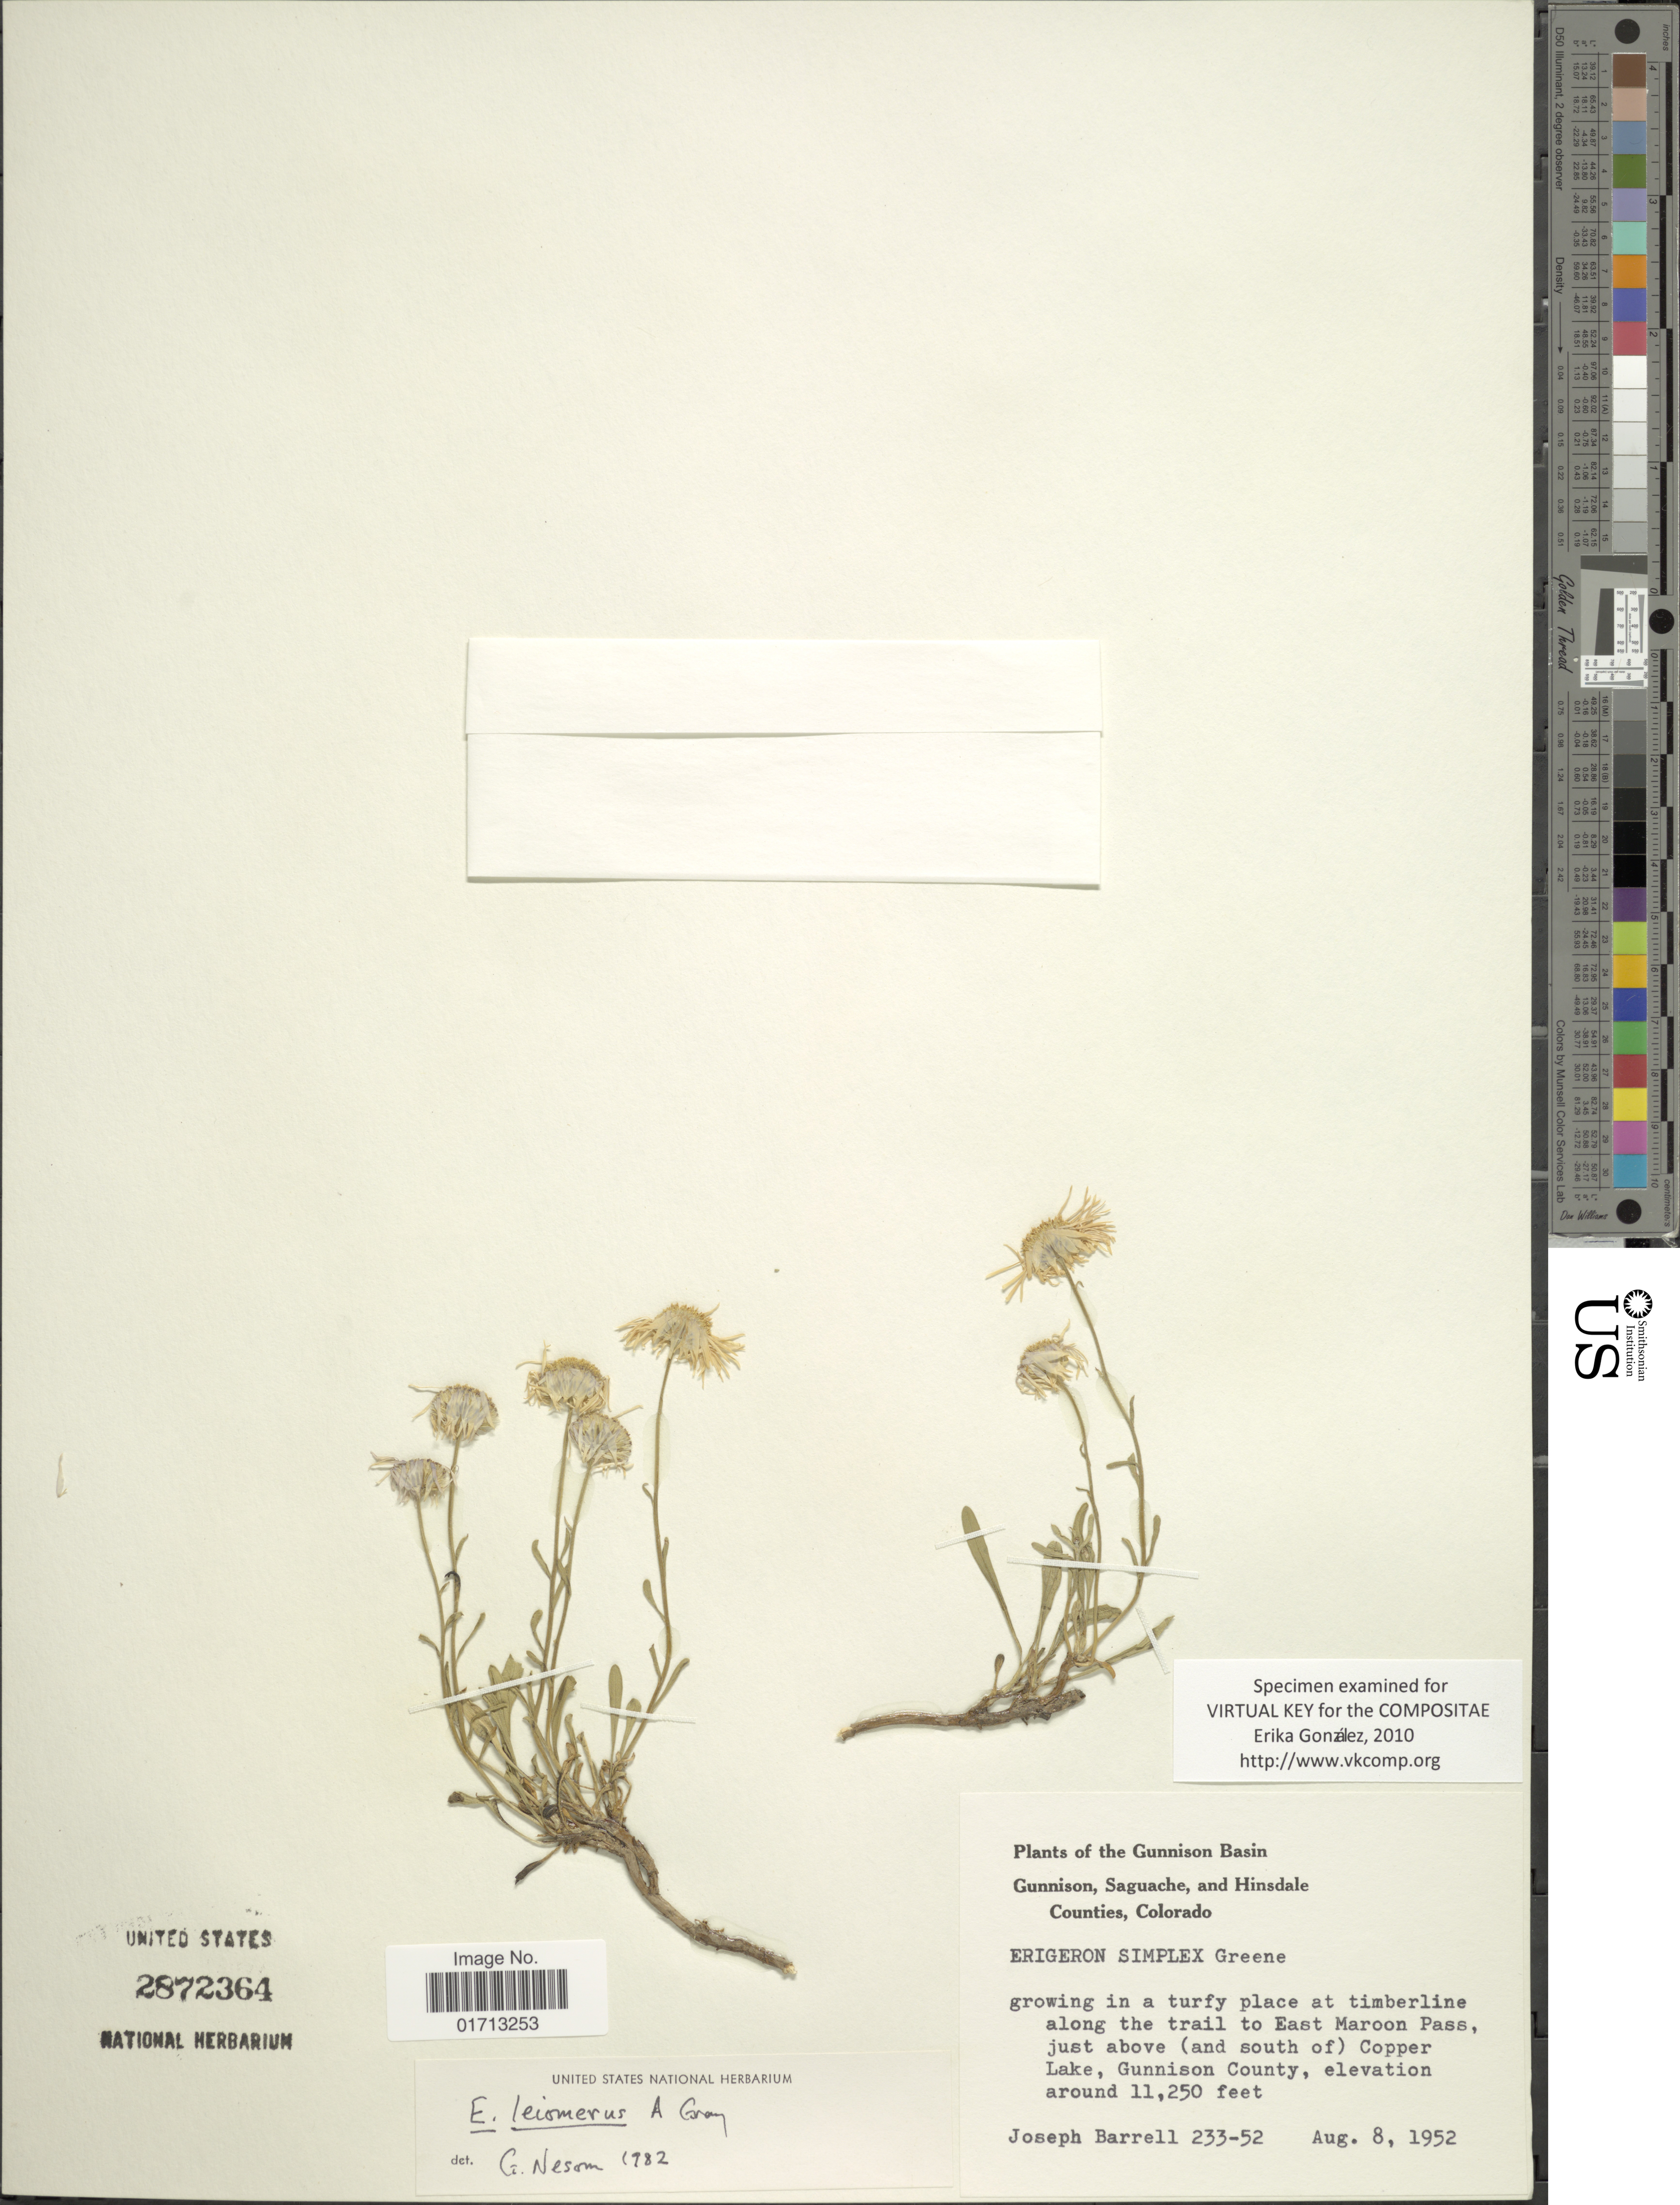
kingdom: Plantae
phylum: Tracheophyta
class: Magnoliopsida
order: Asterales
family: Asteraceae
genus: Erigeron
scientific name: Erigeron leiomerus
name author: A. Gray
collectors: J. Barrell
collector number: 233-52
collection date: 1952-08-08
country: United States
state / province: Colorado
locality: Gunnison Basin. along the trail to East Maroon Pass, just above (and south of) Copper Lake, Gunnison County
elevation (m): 3429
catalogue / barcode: US 2872364